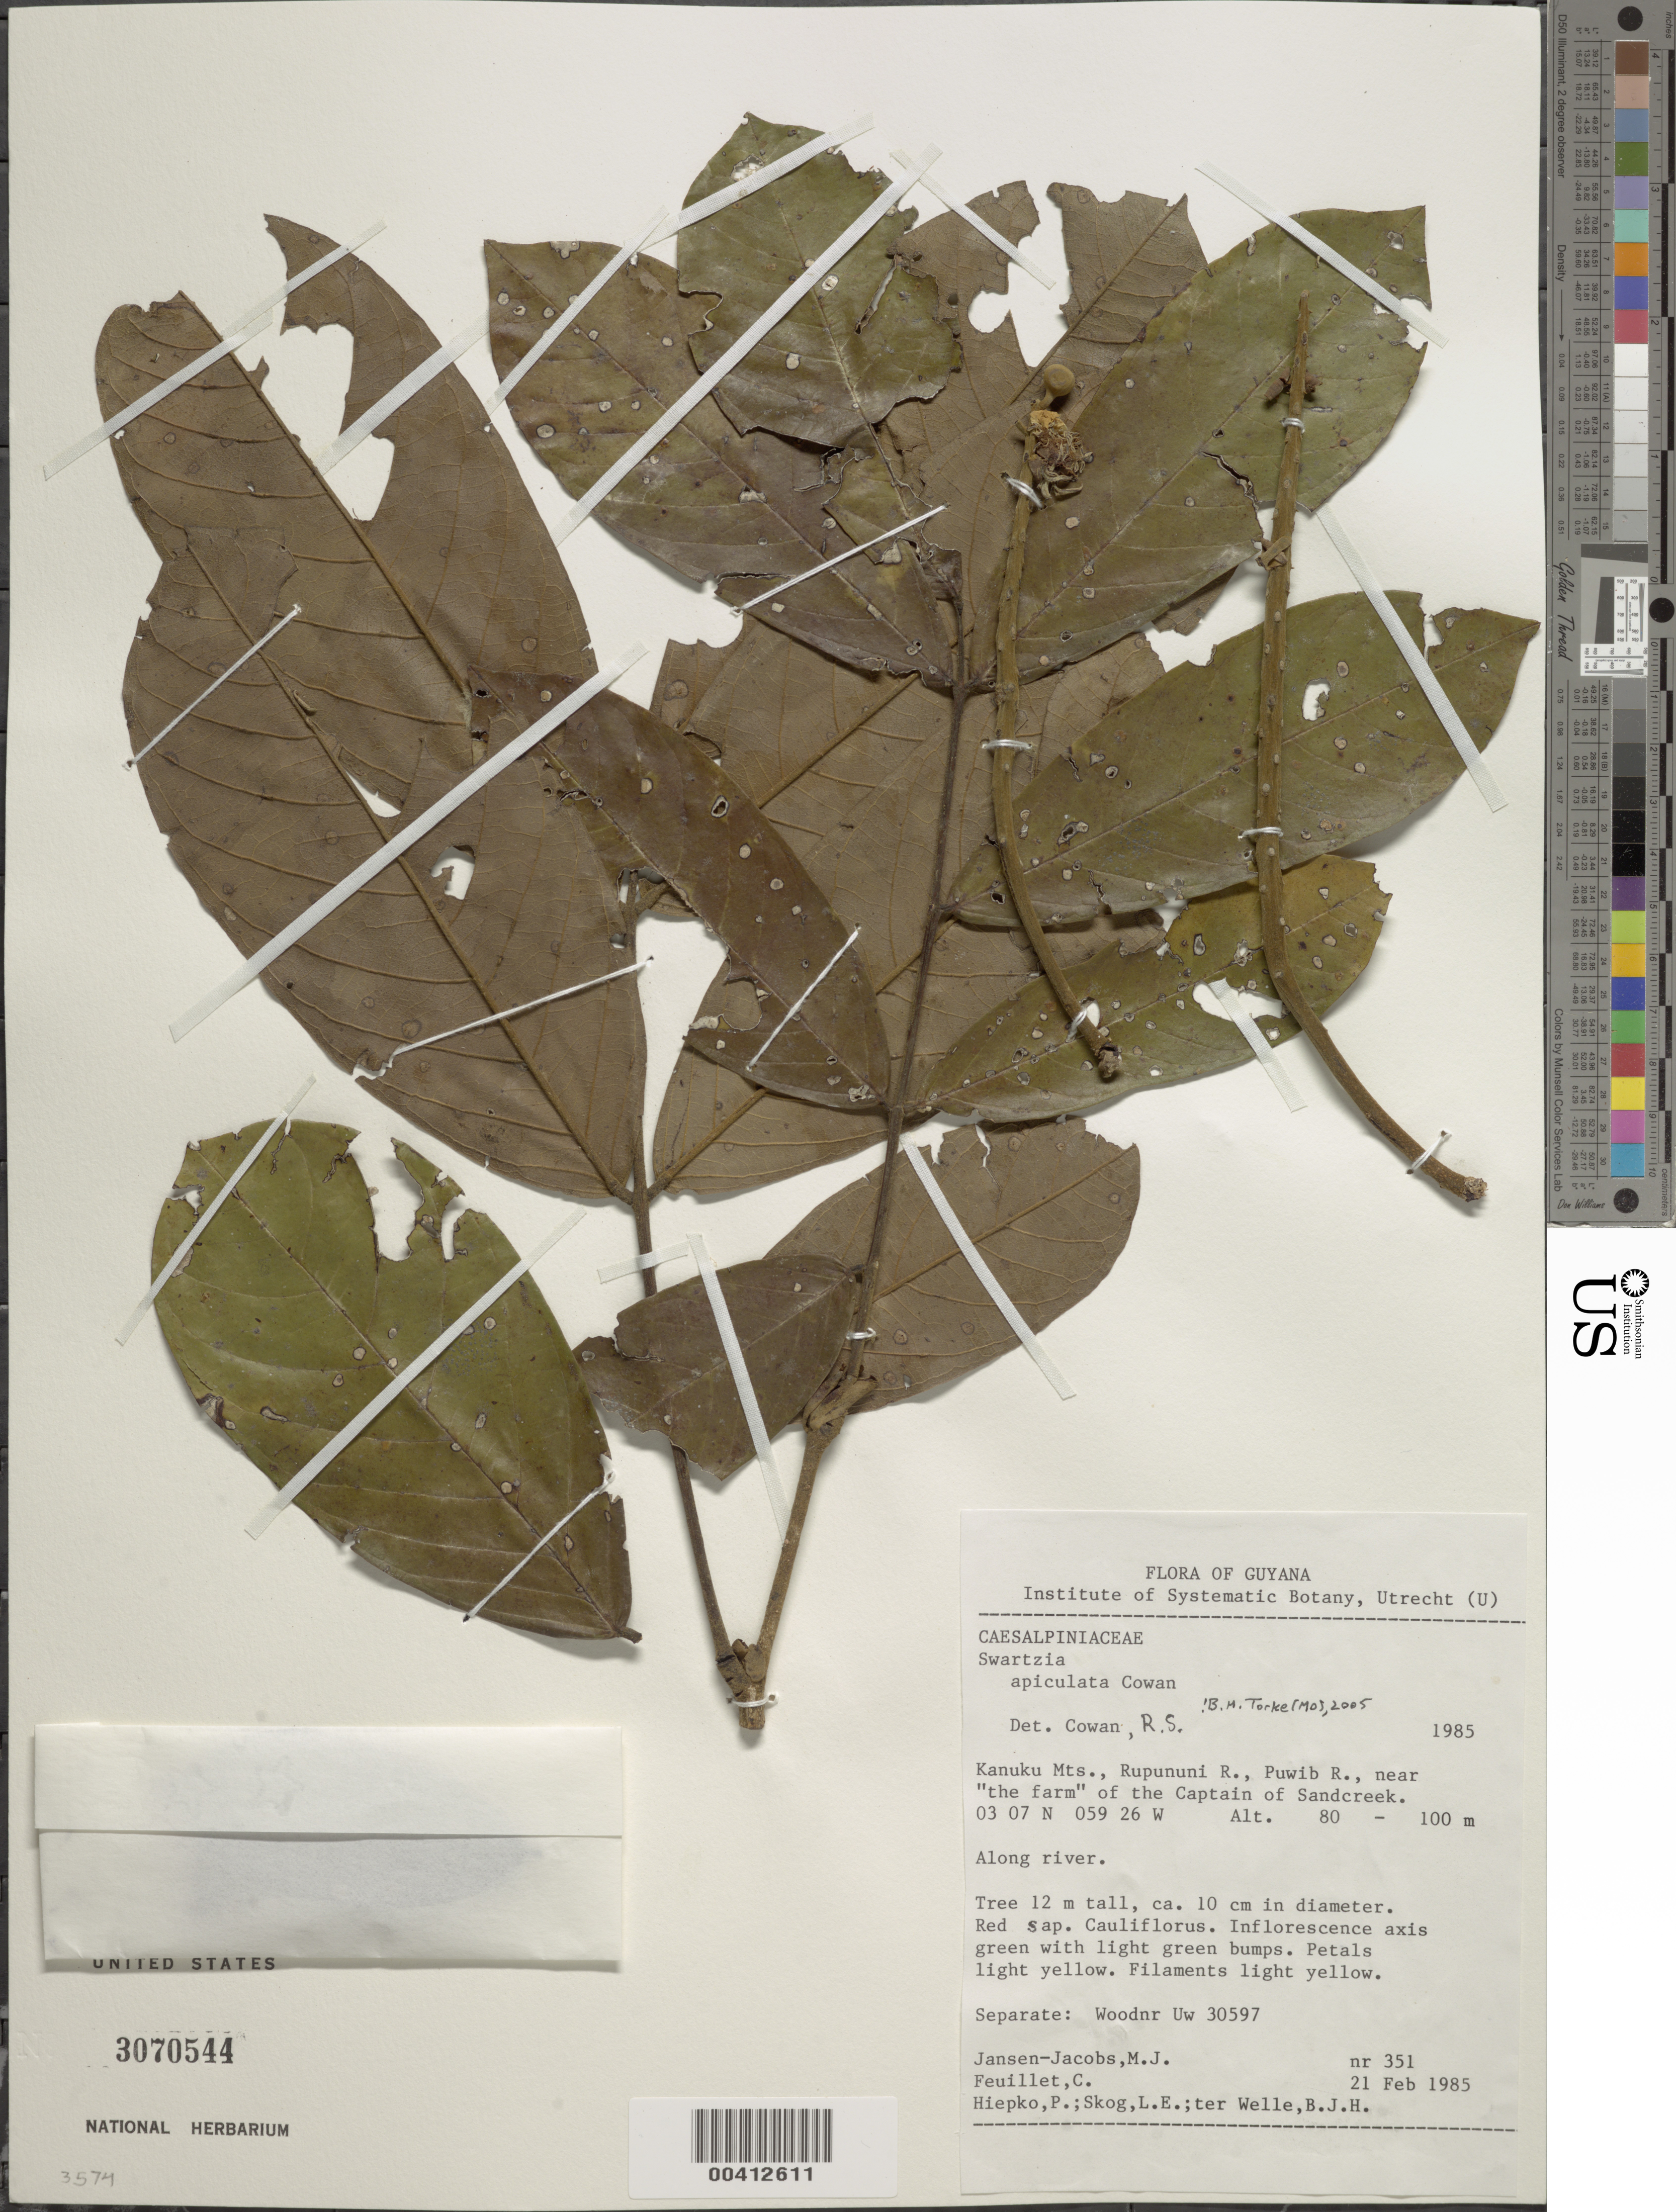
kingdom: Plantae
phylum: Tracheophyta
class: Magnoliopsida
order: Fabales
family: Fabaceae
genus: Swartzia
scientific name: Swartzia apiculata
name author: R.S. Cowan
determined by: Cowan, R. S.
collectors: M. J. Jansen-Jacobs, C. Feuillet, P. H. Hiepko, L. E. Skog & B. Welle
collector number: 351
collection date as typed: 21 Feb 1985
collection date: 1985-02-21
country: Guyana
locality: Kanuku mtns, rupununi r., puwib r., near "the farm" of the capitan of sandcreek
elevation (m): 80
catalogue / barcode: US 3070544